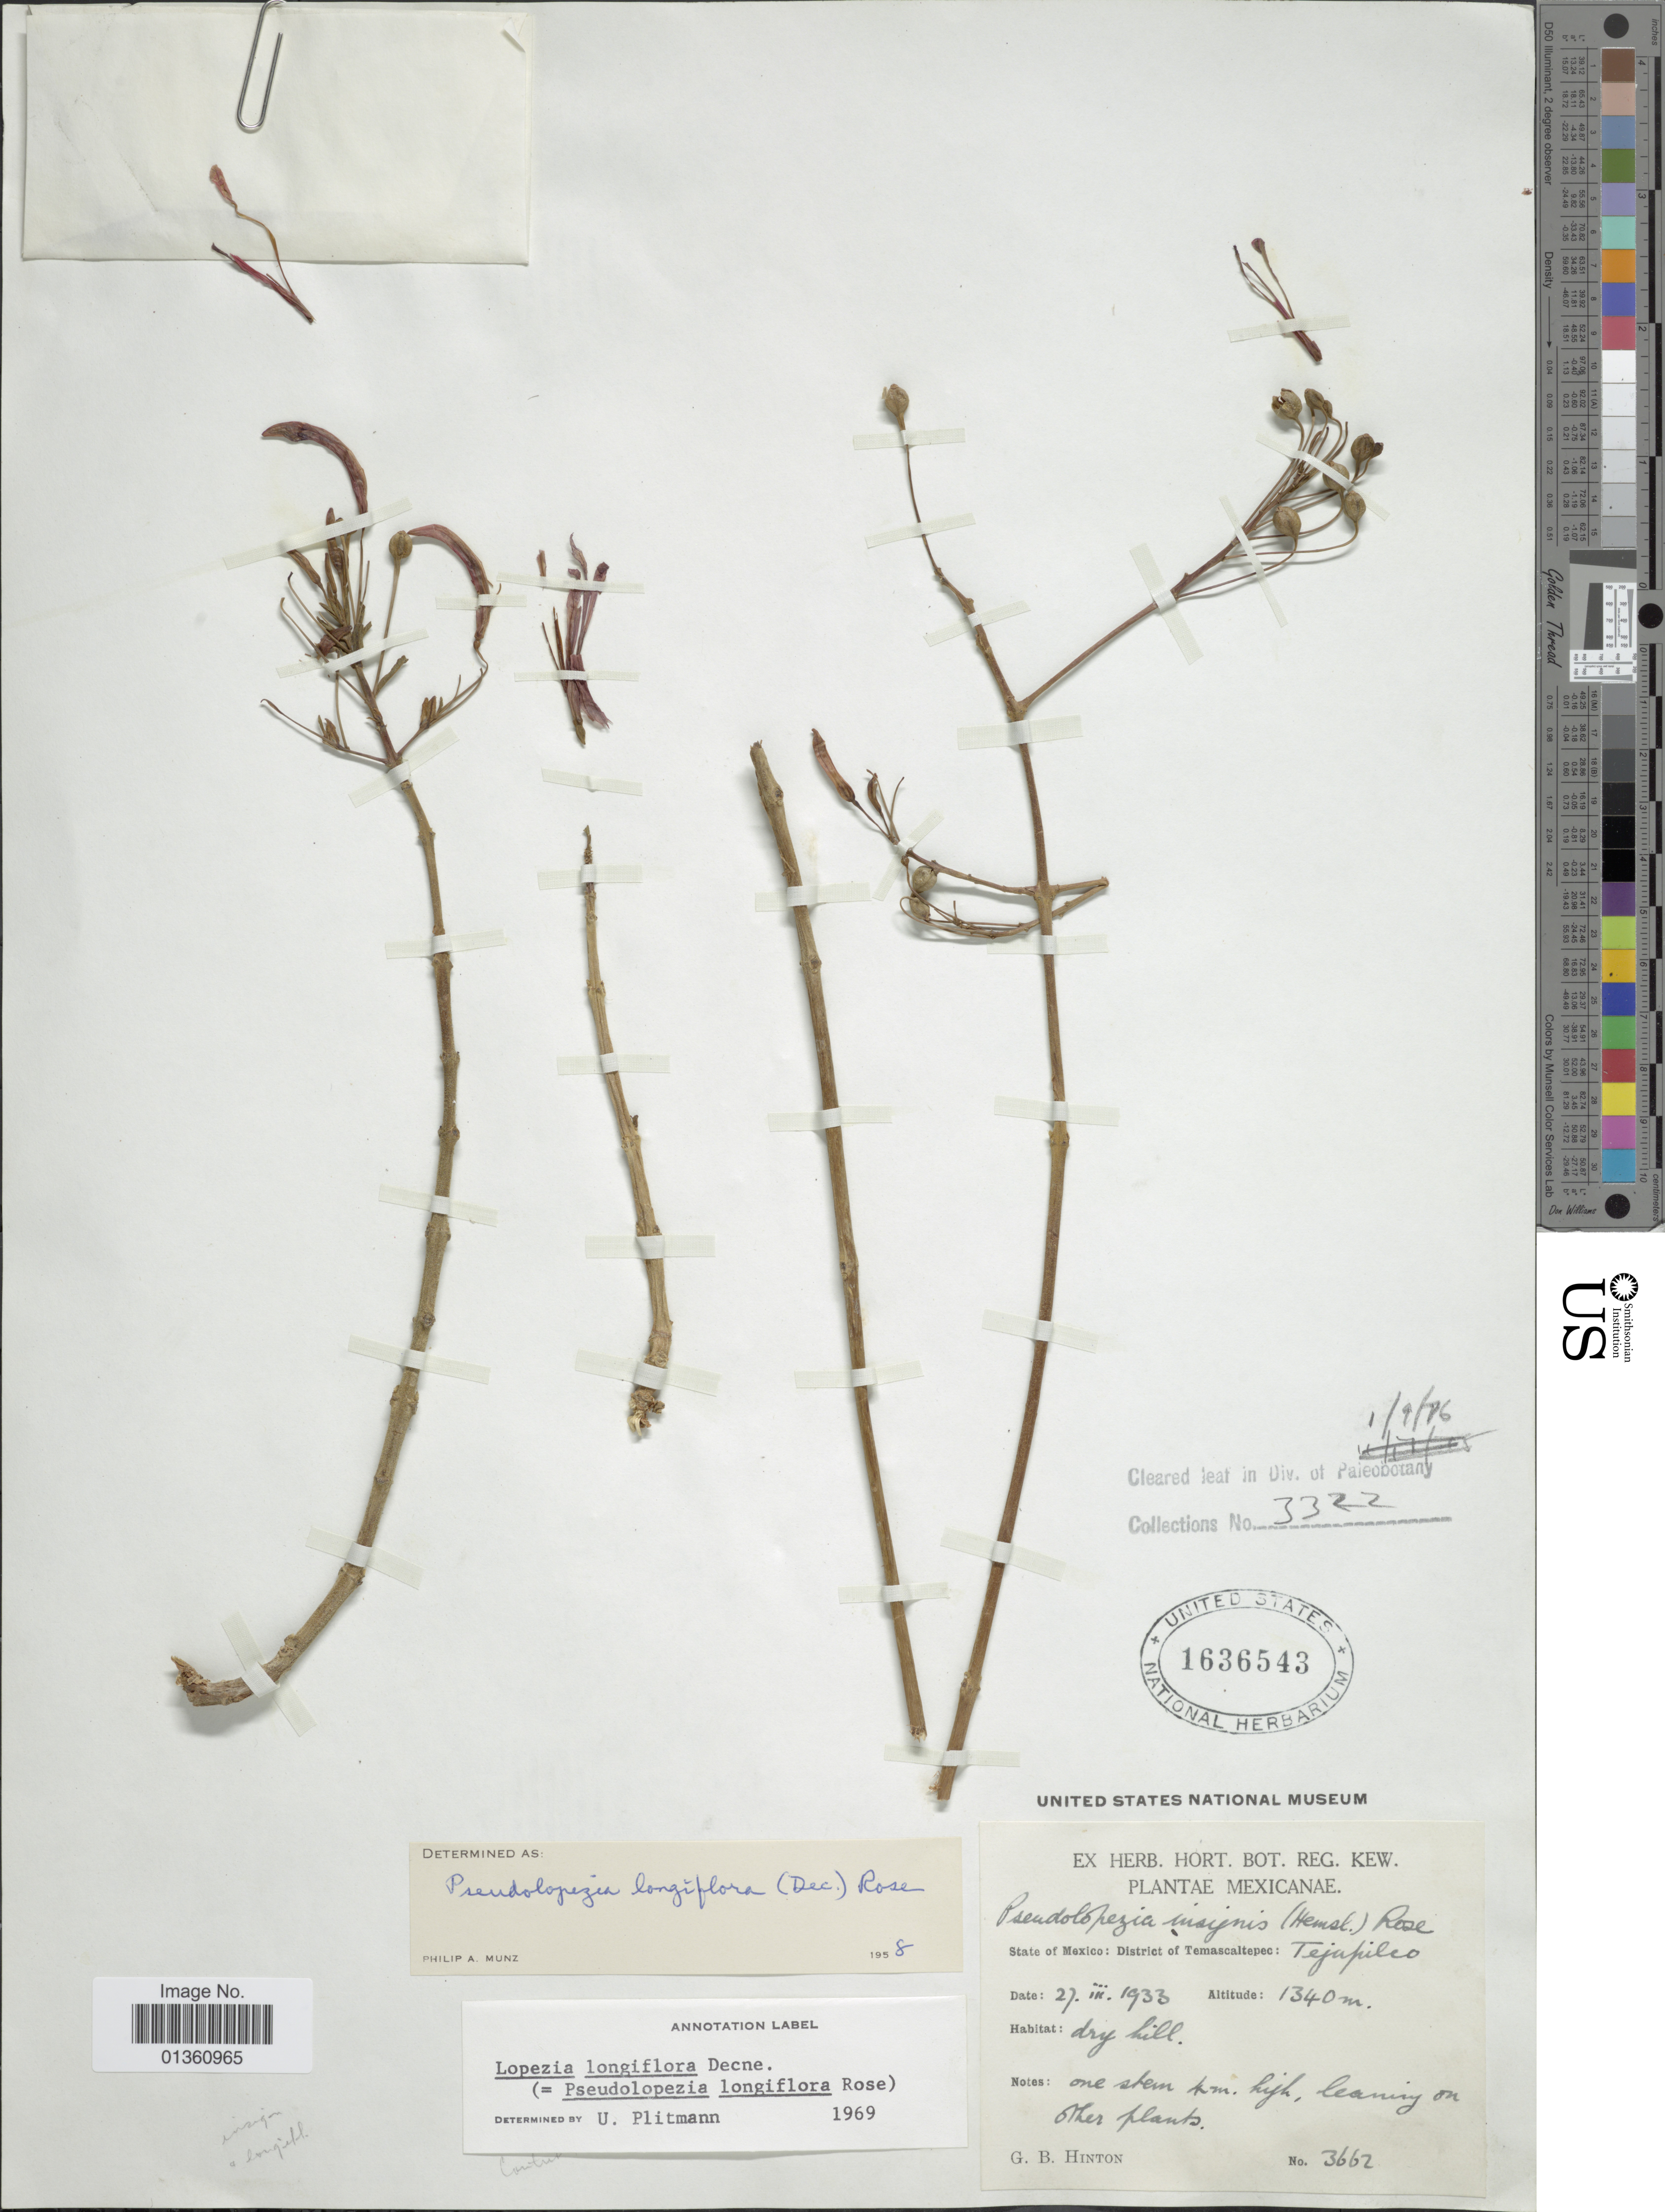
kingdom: Plantae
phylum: Tracheophyta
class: Magnoliopsida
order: Myrtales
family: Onagraceae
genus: Lopezia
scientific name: Lopezia longiflora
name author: Decne.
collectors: G. B. Hinton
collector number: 3662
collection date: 1933-03-27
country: Mexico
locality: District of Temascaltepec: Tejapilco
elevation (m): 1340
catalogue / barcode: US 1636543